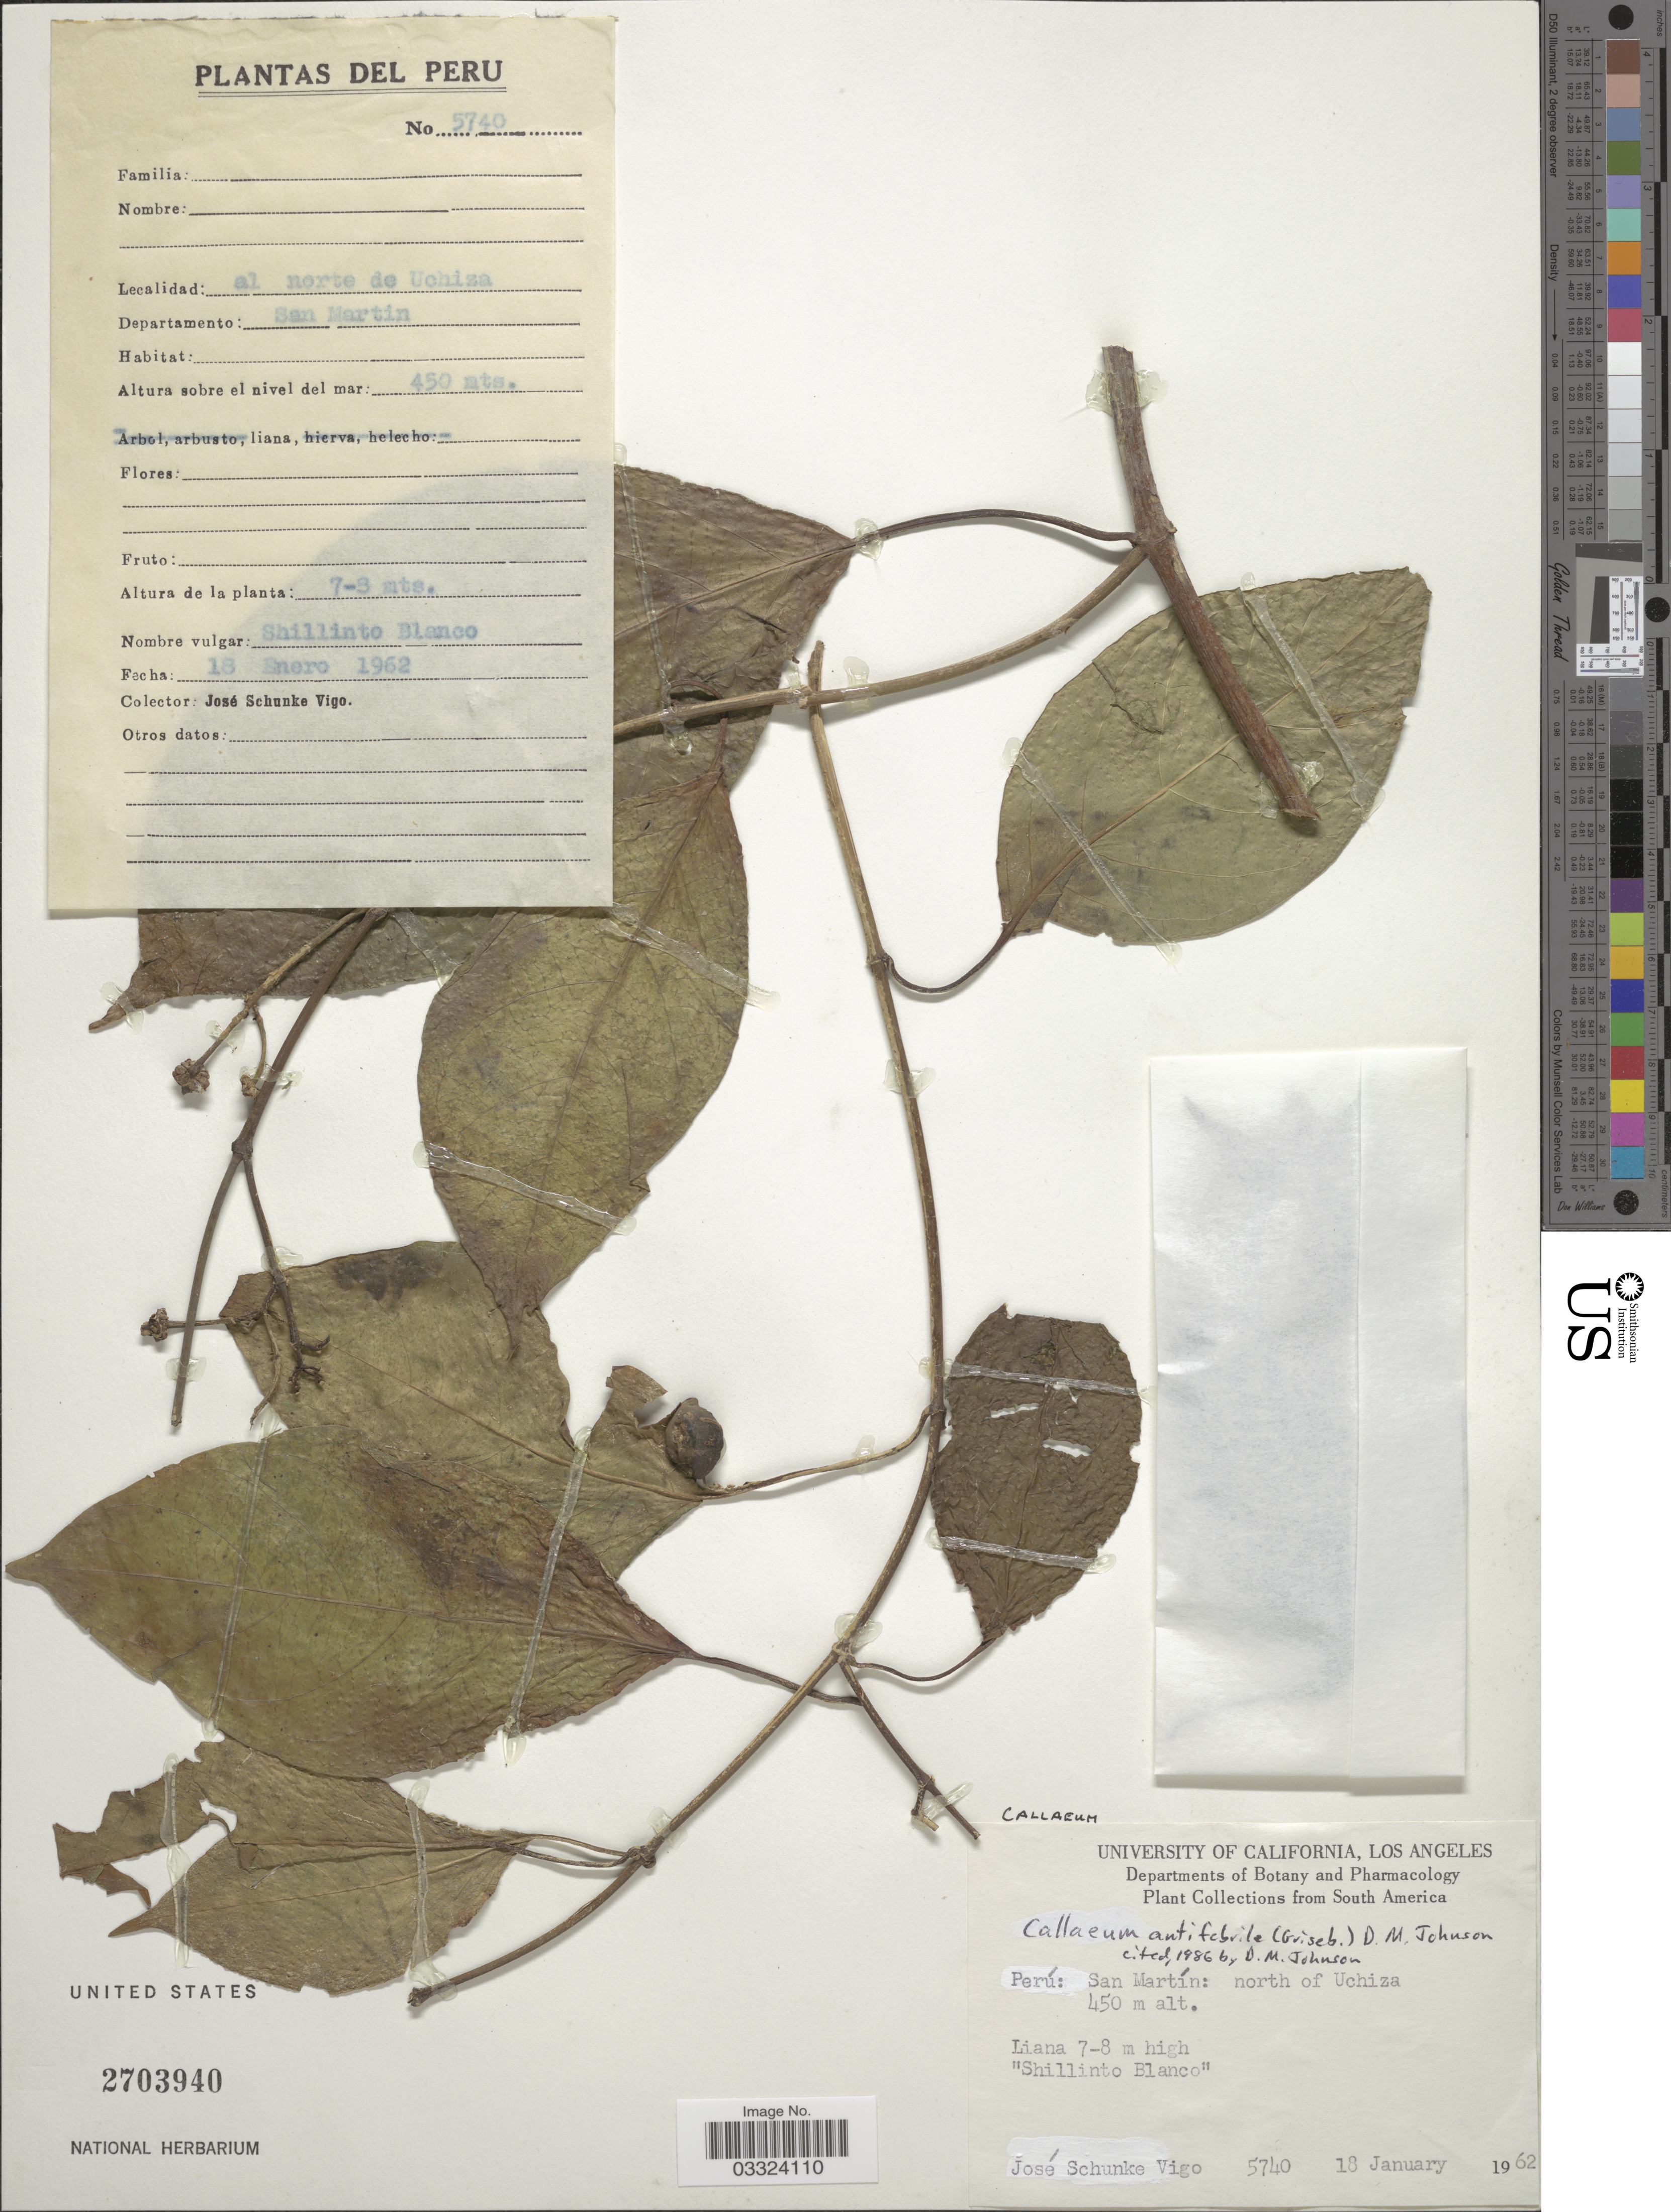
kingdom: Plantae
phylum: Tracheophyta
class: Magnoliopsida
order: Malpighiales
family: Malpighiaceae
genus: Callaeum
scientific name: Callaeum antifebrile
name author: (Ruiz ex Griseb.) D.M. Johnson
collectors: J. Schunke Vigo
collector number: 5740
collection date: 1962-01-18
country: Peru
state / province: San Martín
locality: North of Uchiza. Departamento: San Martin.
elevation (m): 450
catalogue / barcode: US 2703940